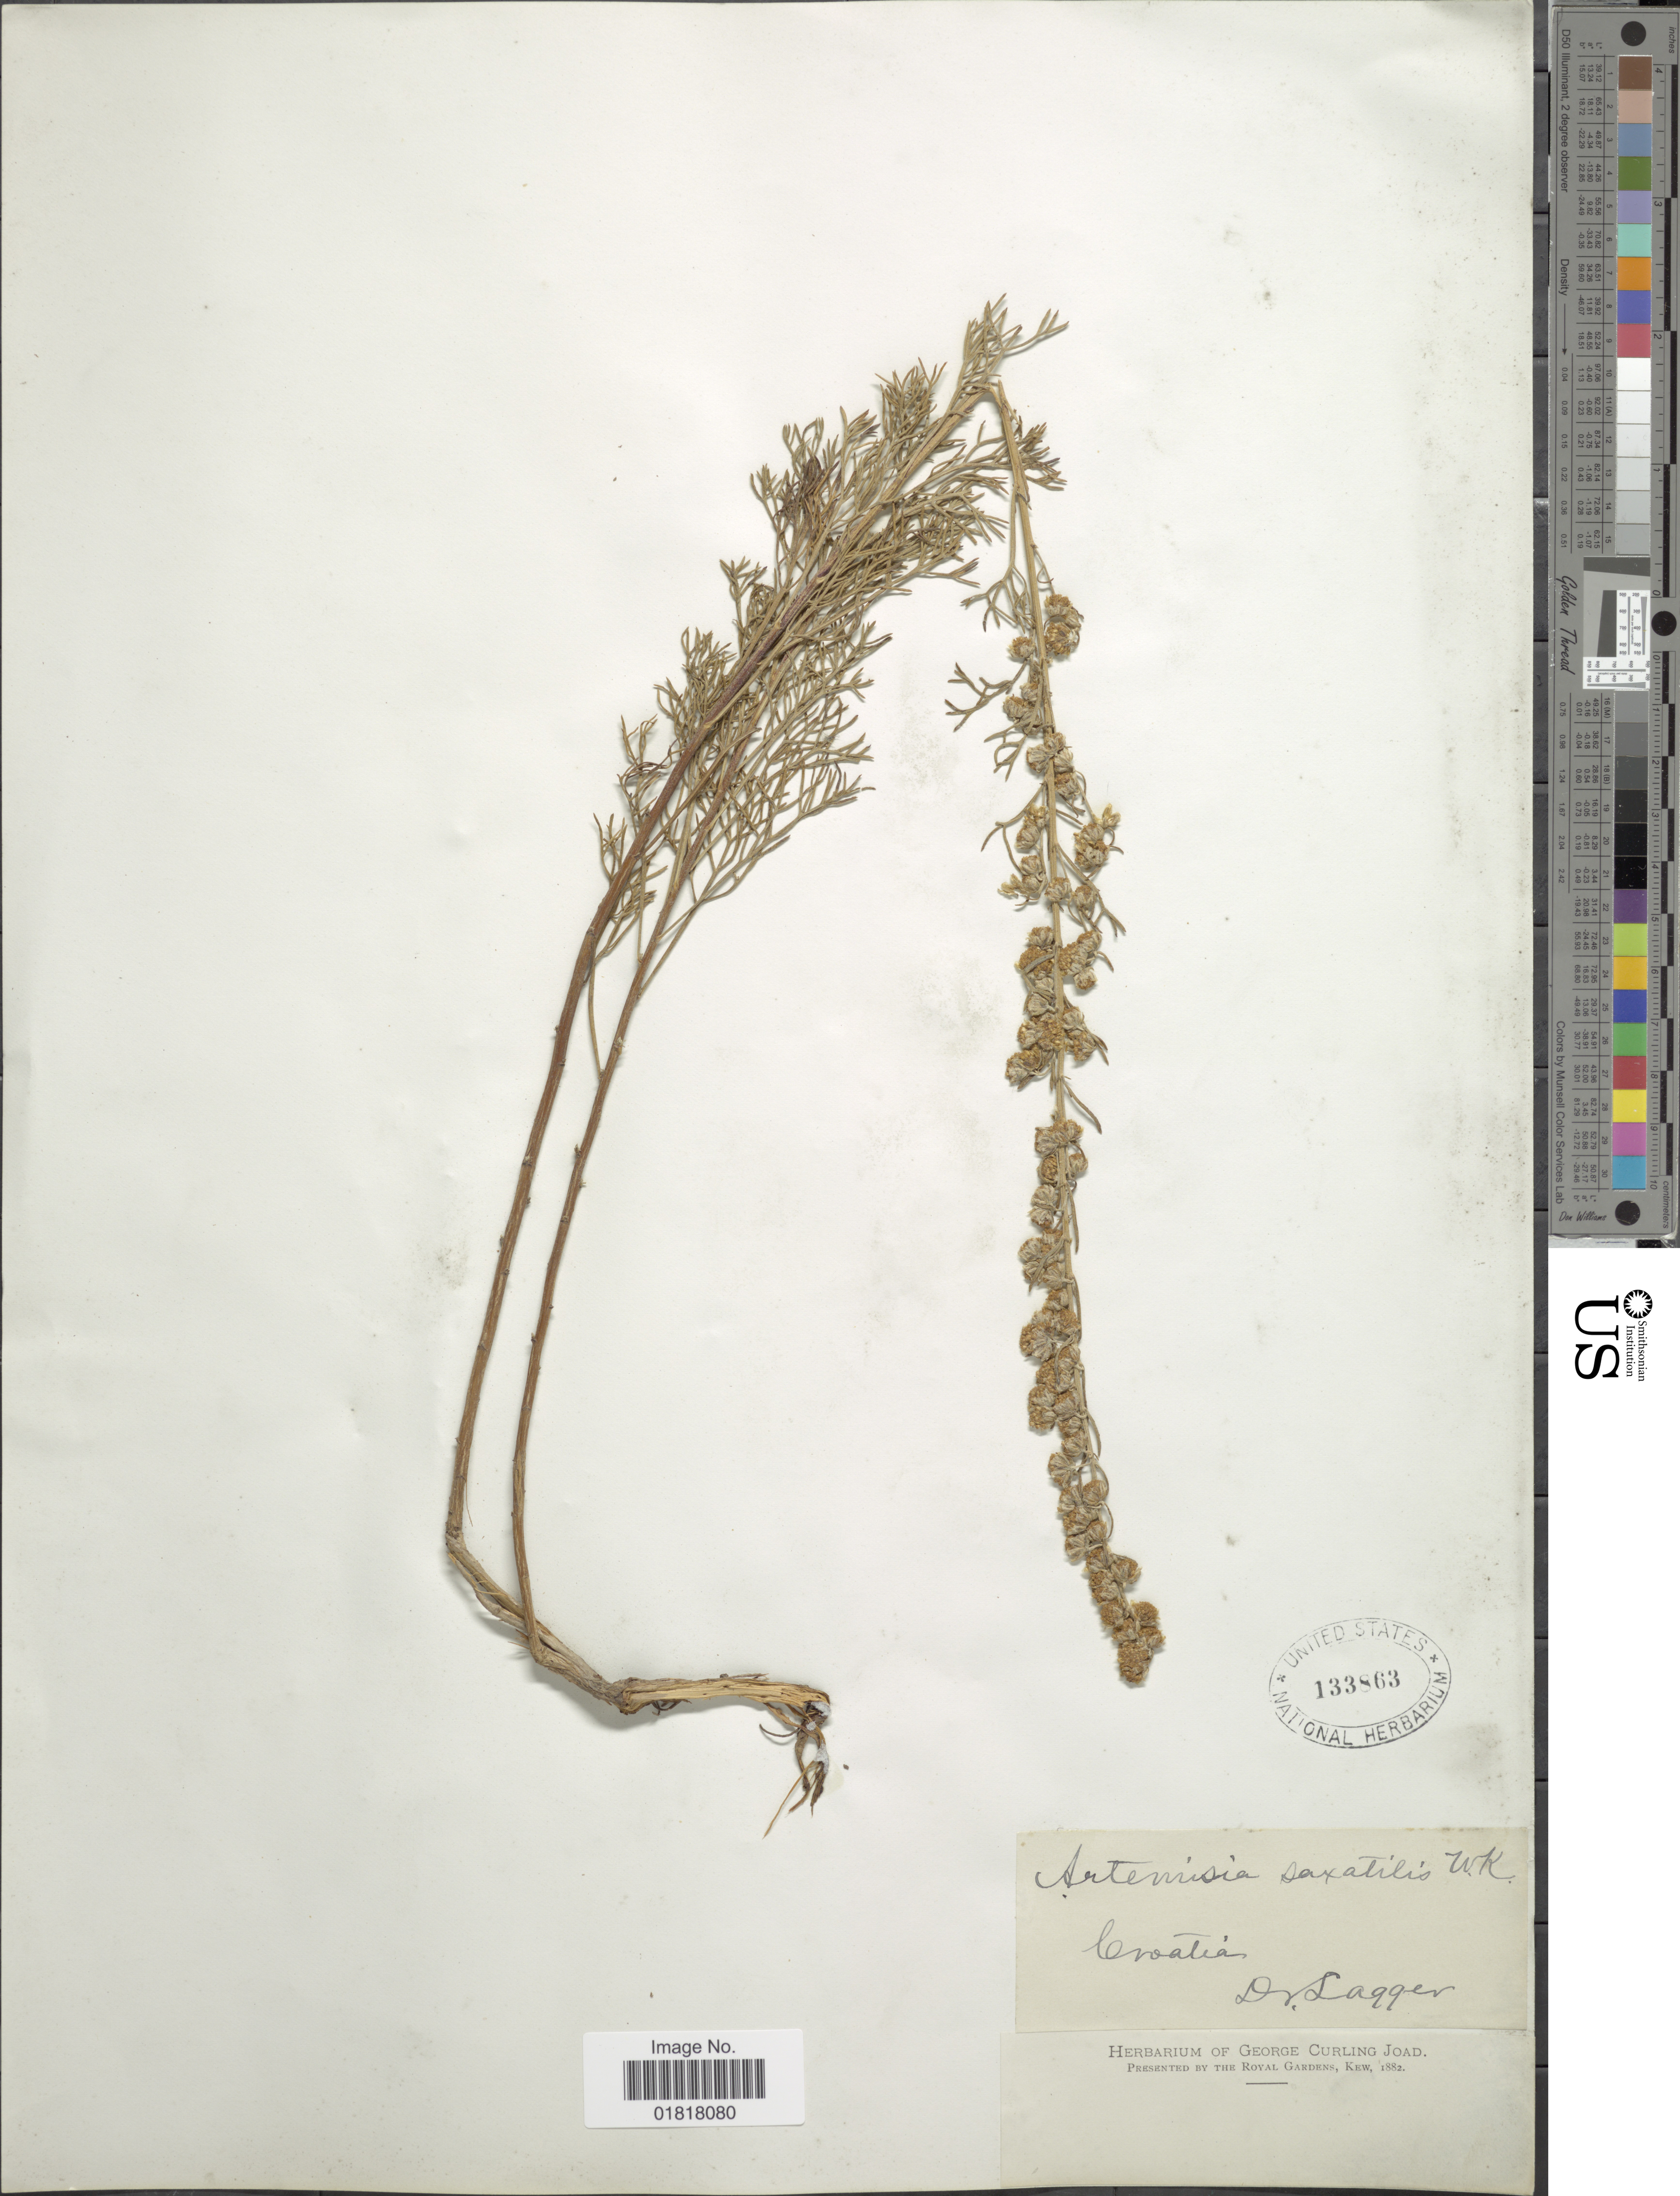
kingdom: Plantae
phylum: Tracheophyta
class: Magnoliopsida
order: Asterales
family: Asteraceae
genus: Artemisia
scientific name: Artemisia saxatilis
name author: Waldst. & Kit.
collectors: F. J. Lagger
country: Croatia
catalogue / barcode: US 133863